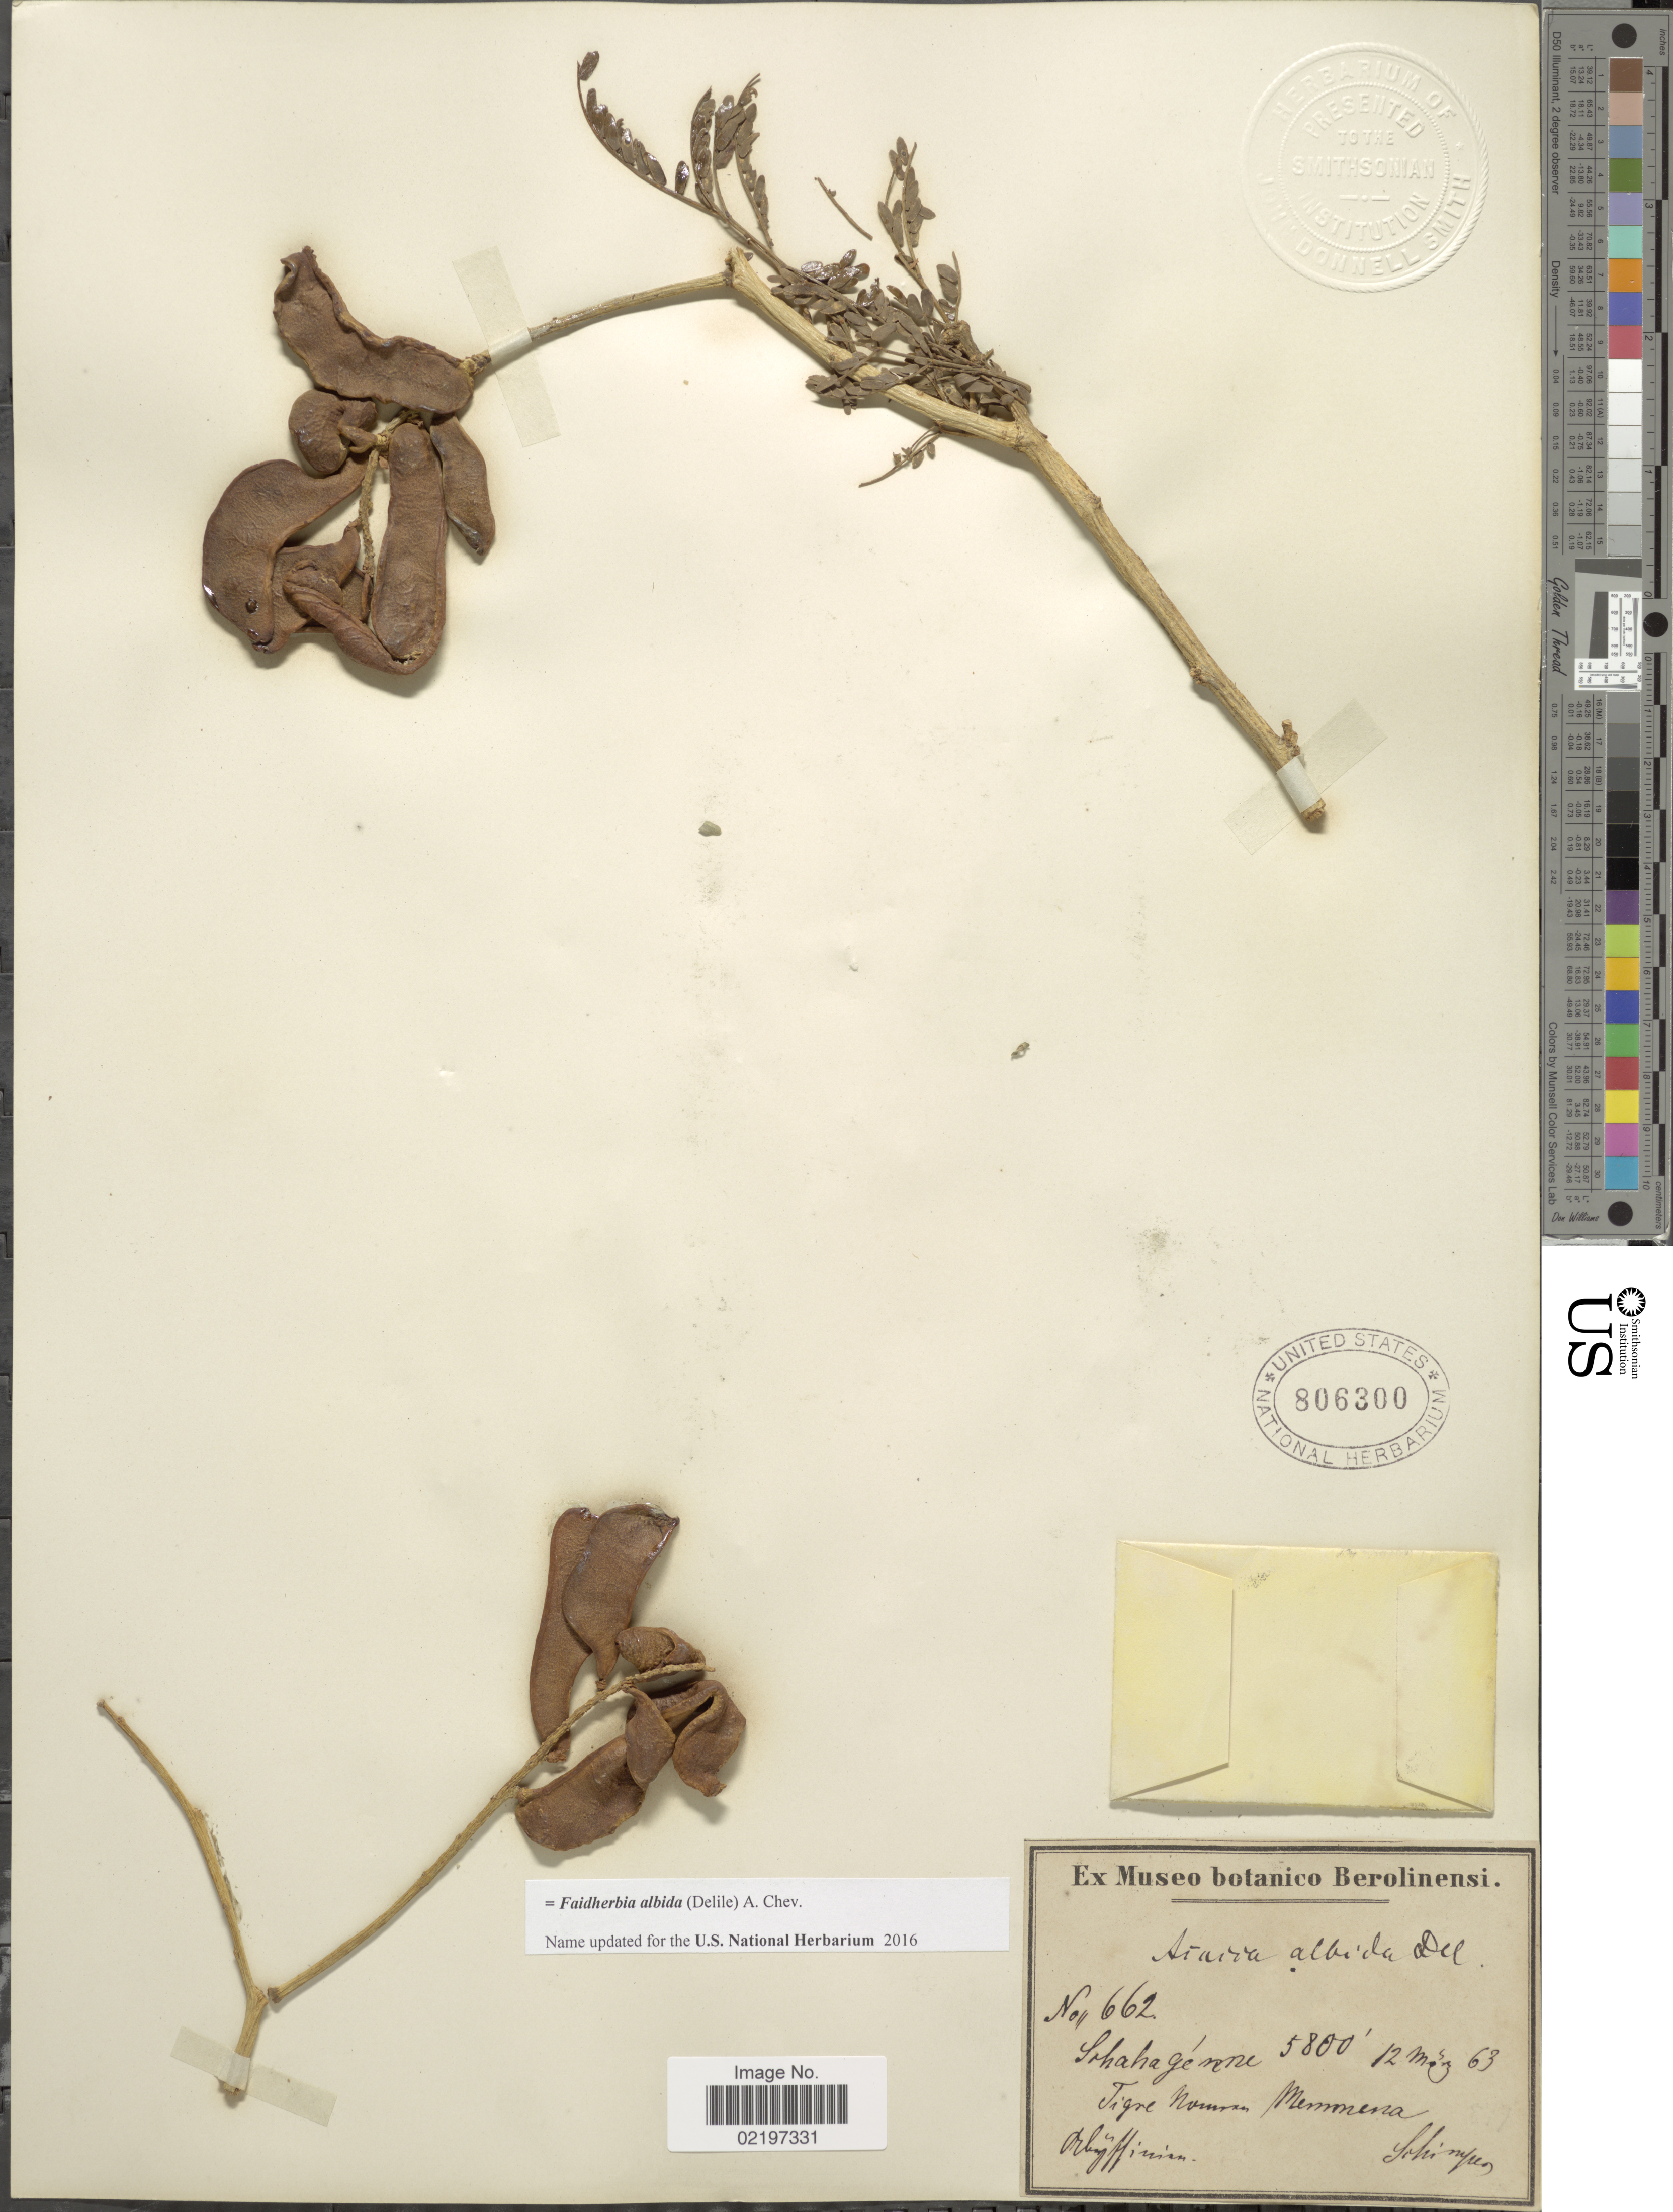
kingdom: Plantae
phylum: Tracheophyta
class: Magnoliopsida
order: Fabales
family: Fabaceae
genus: Faidherbia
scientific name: Faidherbia albida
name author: (Delile) A. Chev.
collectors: -. Schimper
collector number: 662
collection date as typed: Transcribed d/m/y: 12/3/63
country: Ethiopia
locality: Schahagenne, Tigre Nouwru Memmena, Abyssinia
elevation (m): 1768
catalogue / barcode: US 806300